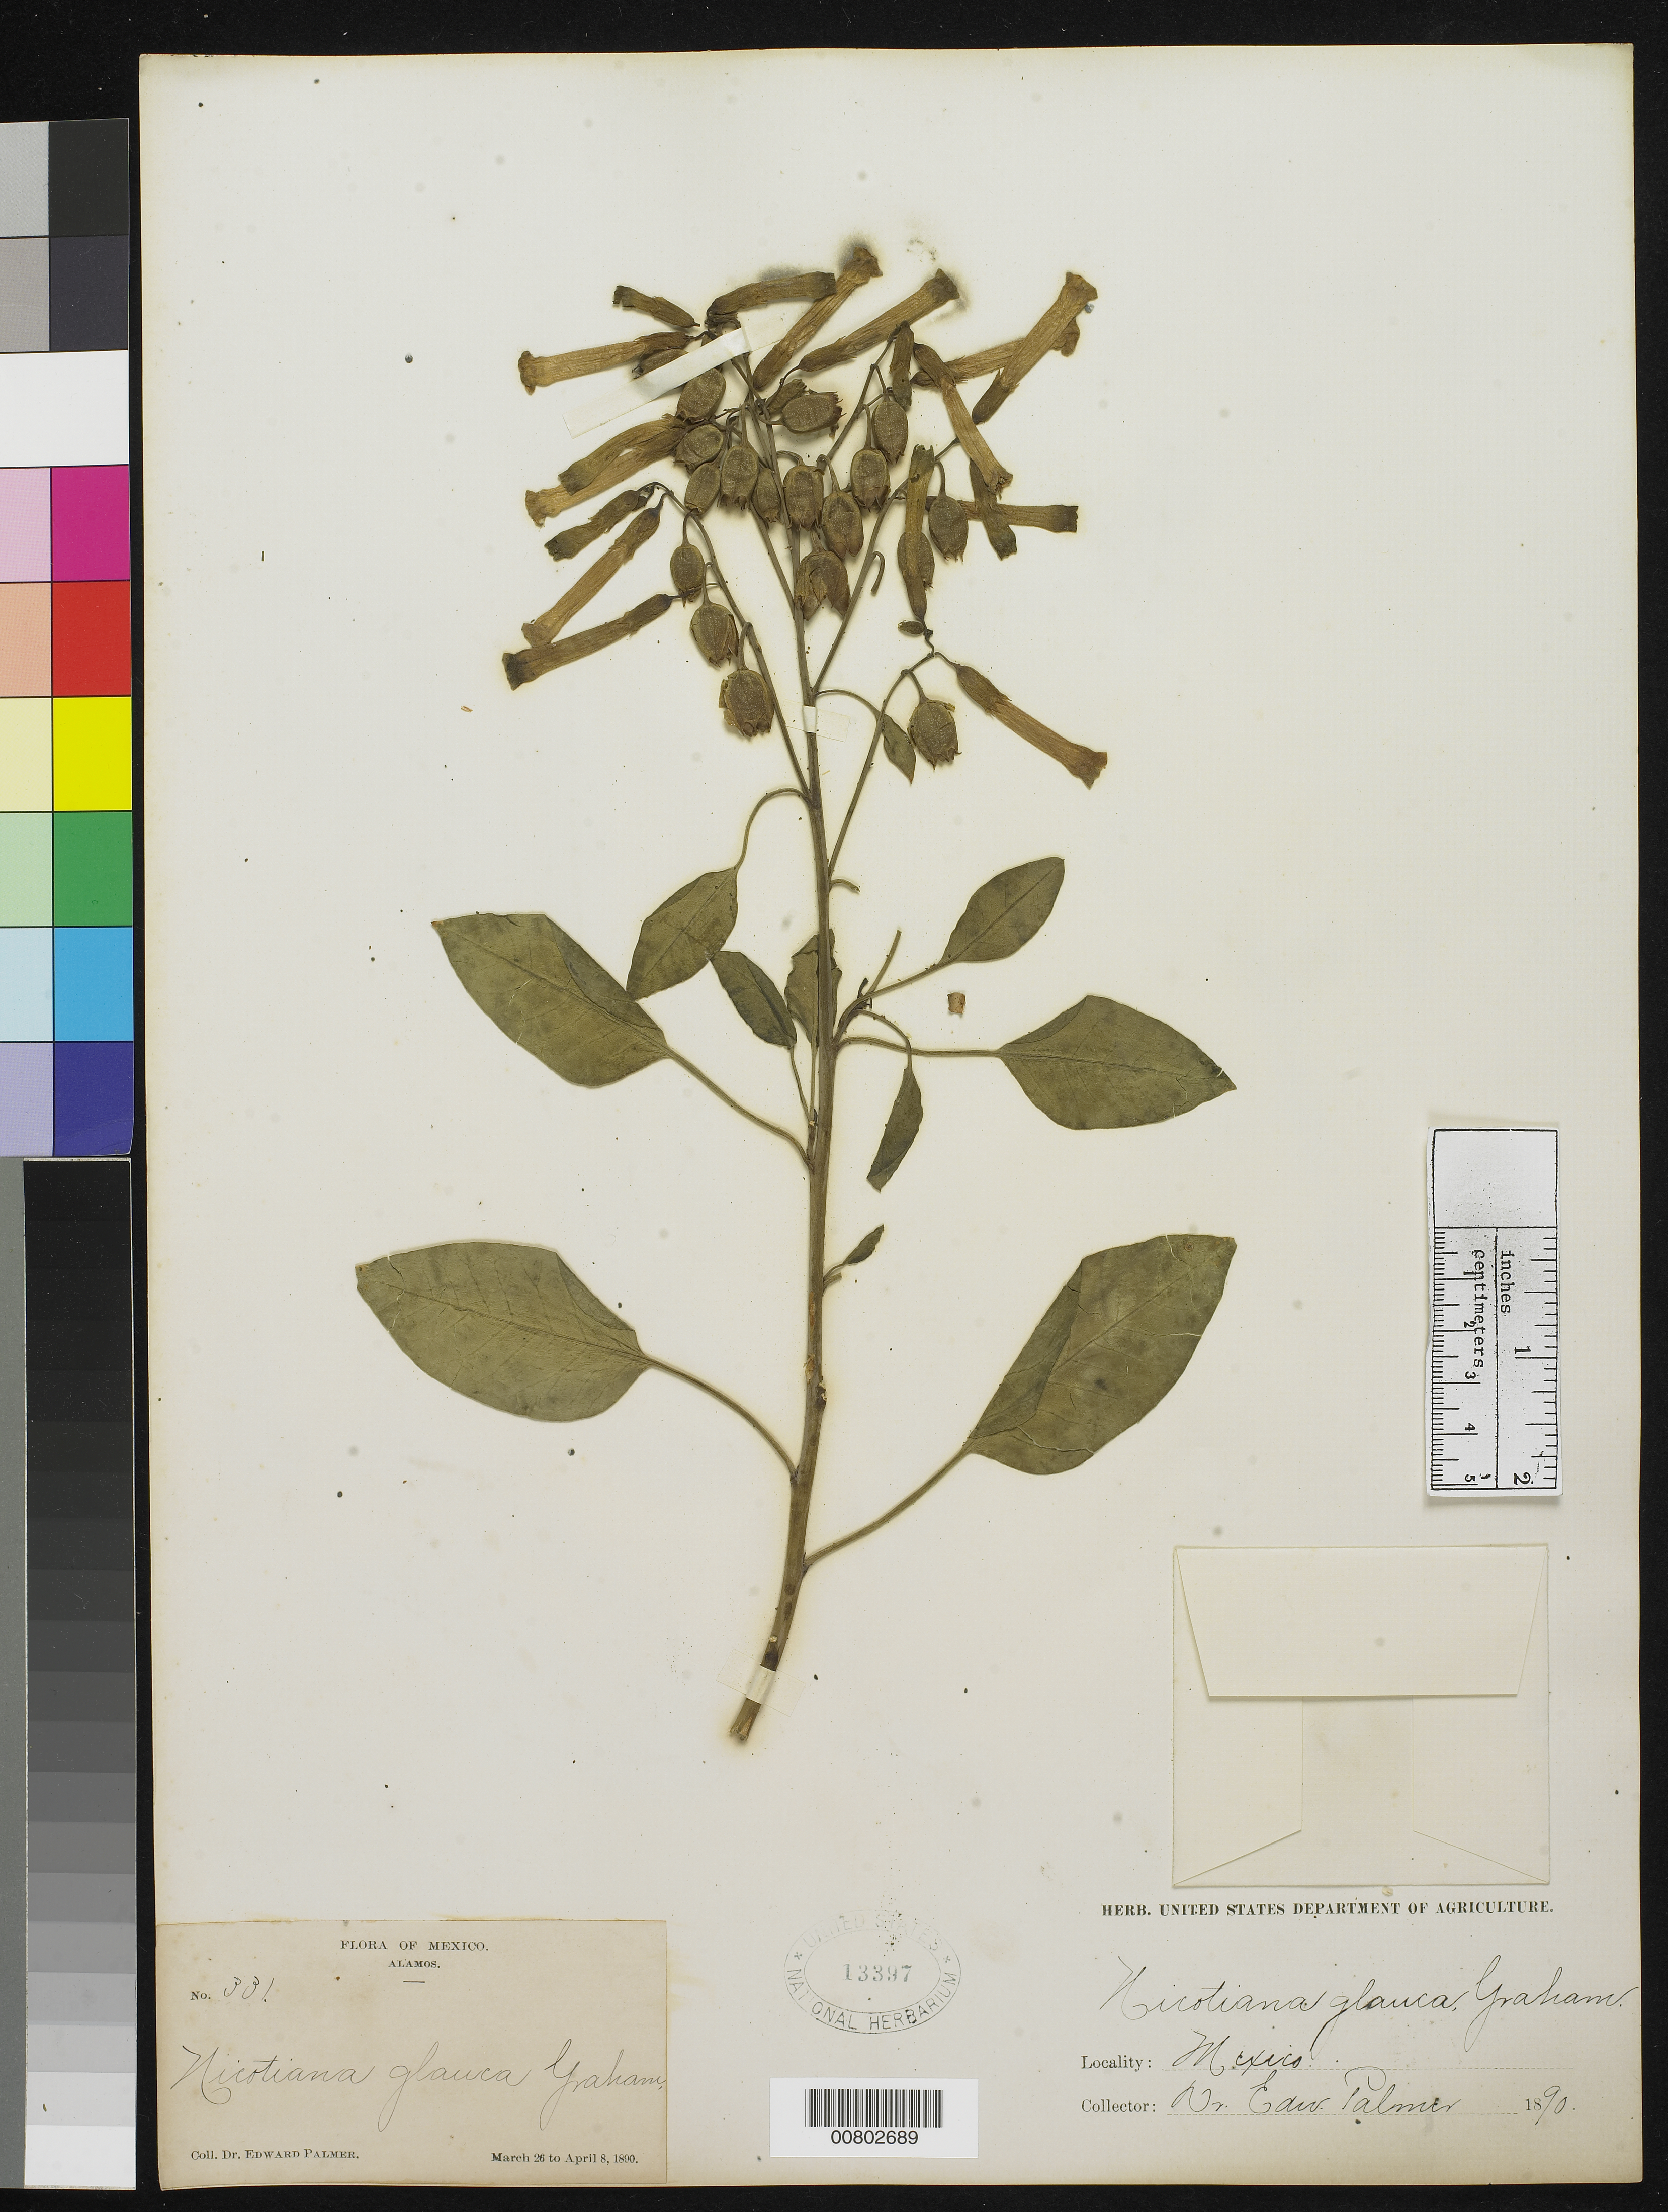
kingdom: Plantae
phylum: Tracheophyta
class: Magnoliopsida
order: Solanales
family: Solanaceae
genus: Nicotiana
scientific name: Nicotiana glauca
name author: Graham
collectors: E. Palmer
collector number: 331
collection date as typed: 26 Mar 1890 to 08 Apr 1890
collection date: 1890-03-26/1890-04-08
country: Mexico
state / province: Sonora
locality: Alamos, Sonora.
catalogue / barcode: US 13397